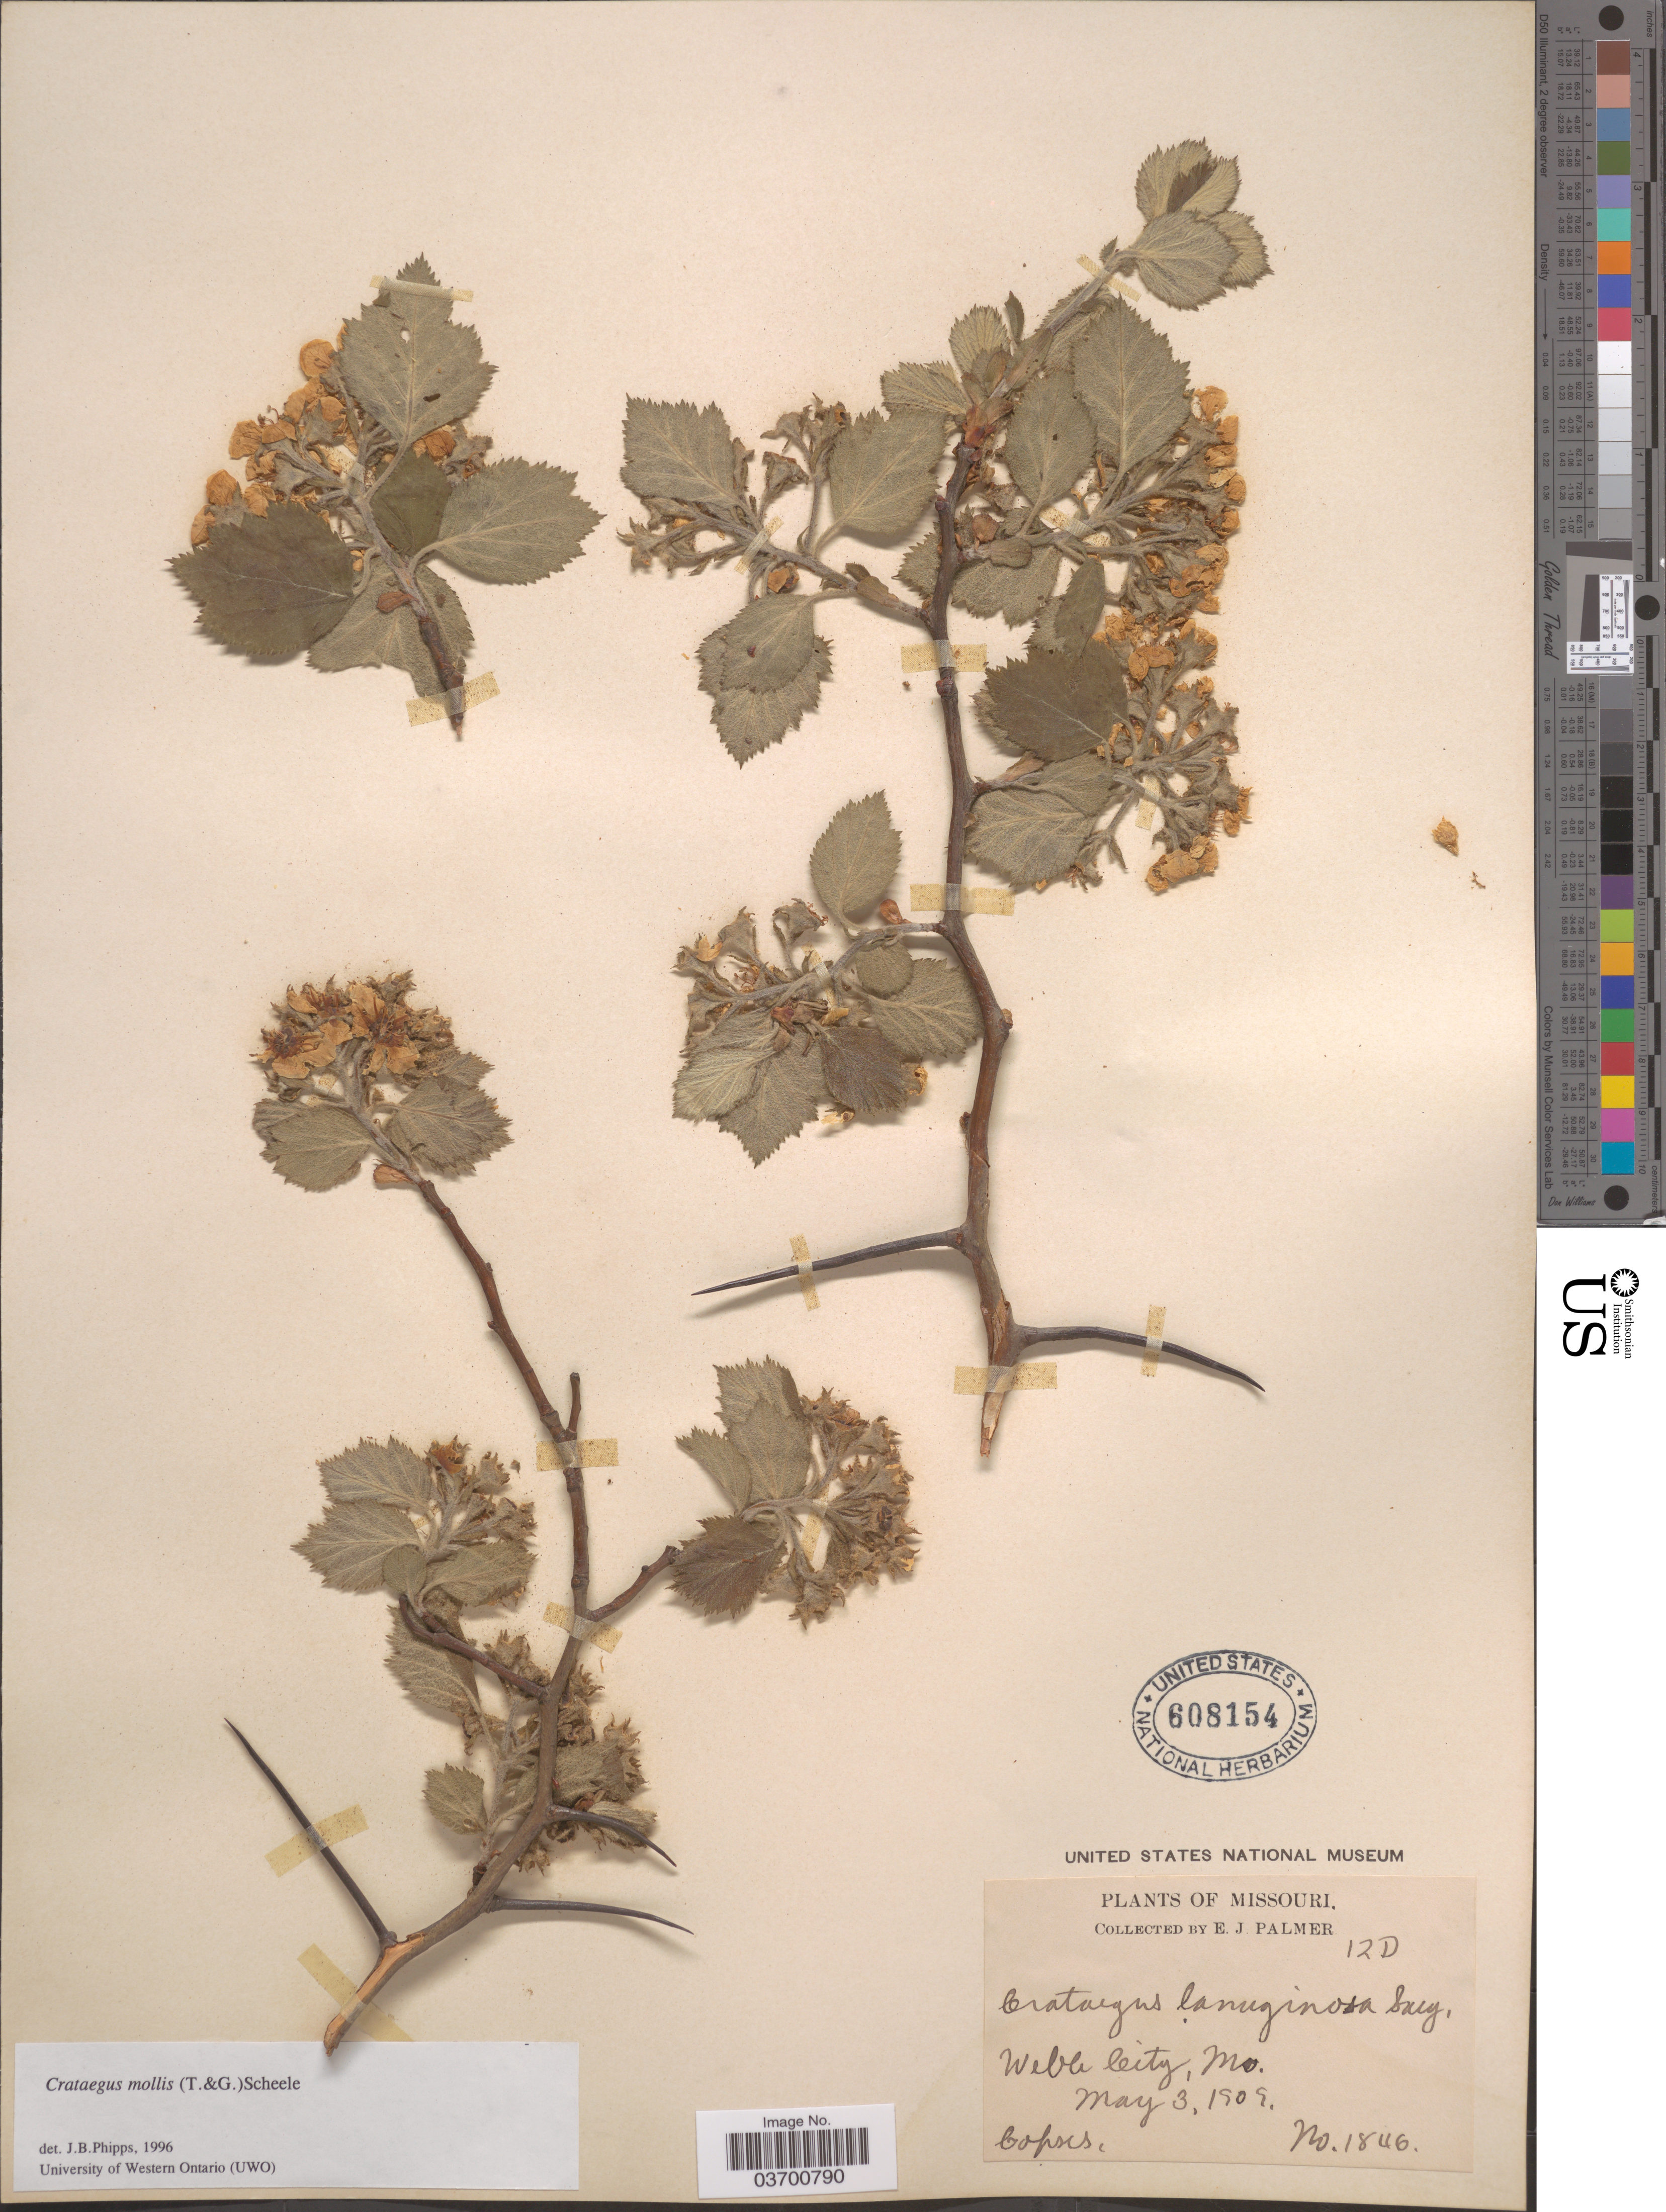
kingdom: Plantae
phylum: Tracheophyta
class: Magnoliopsida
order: Rosales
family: Rosaceae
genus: Crataegus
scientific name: Crataegus mollis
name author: (Torr. & A. Gray) Scheele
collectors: E. J. Palmer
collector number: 1846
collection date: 1909-05-03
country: United States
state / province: Missouri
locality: Webb City.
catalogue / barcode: US 608154